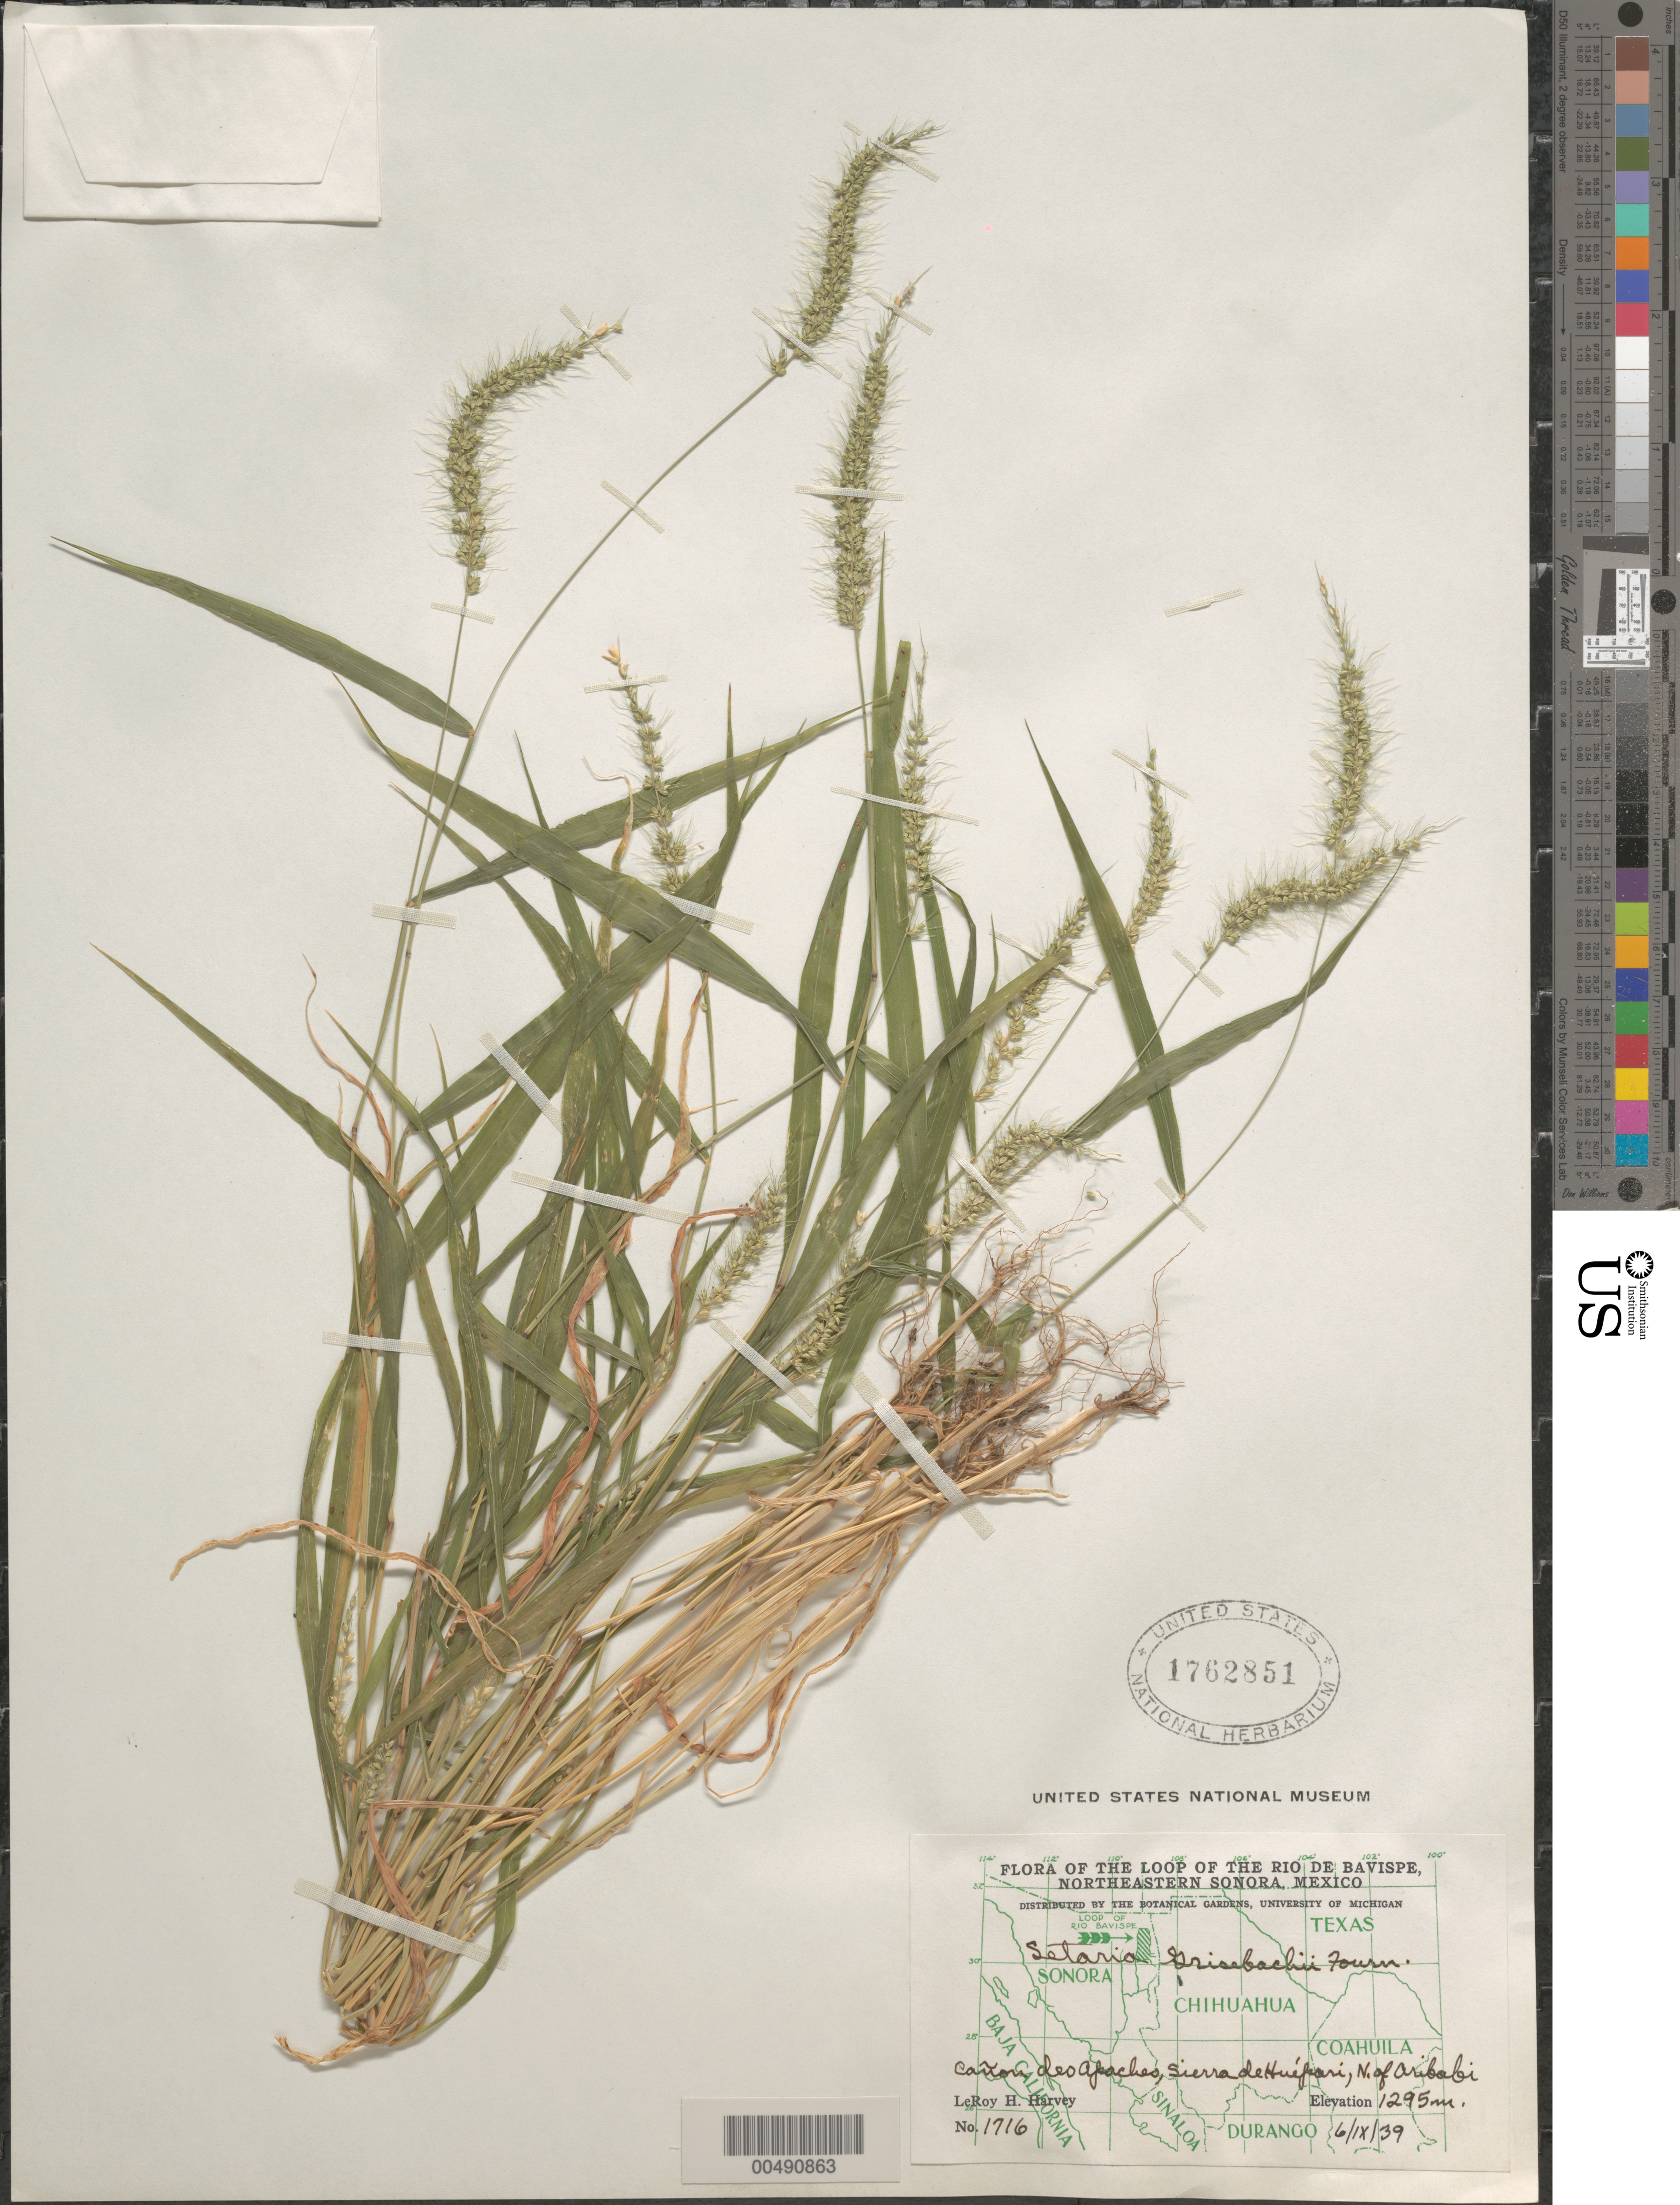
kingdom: Plantae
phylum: Tracheophyta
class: Liliopsida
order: Poales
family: Poaceae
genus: Setaria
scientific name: Setaria grisebachii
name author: E. Fourn.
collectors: L. H. Harvey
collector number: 1716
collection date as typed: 6 Sep 1939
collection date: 1939-09-06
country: Mexico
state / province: Sonora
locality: Loop of the Rio de Bavispe, NE Sonora, Cañon de Apaches, Sierra de Huépari, N of Aribabi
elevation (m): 1295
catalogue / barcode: US 1762851